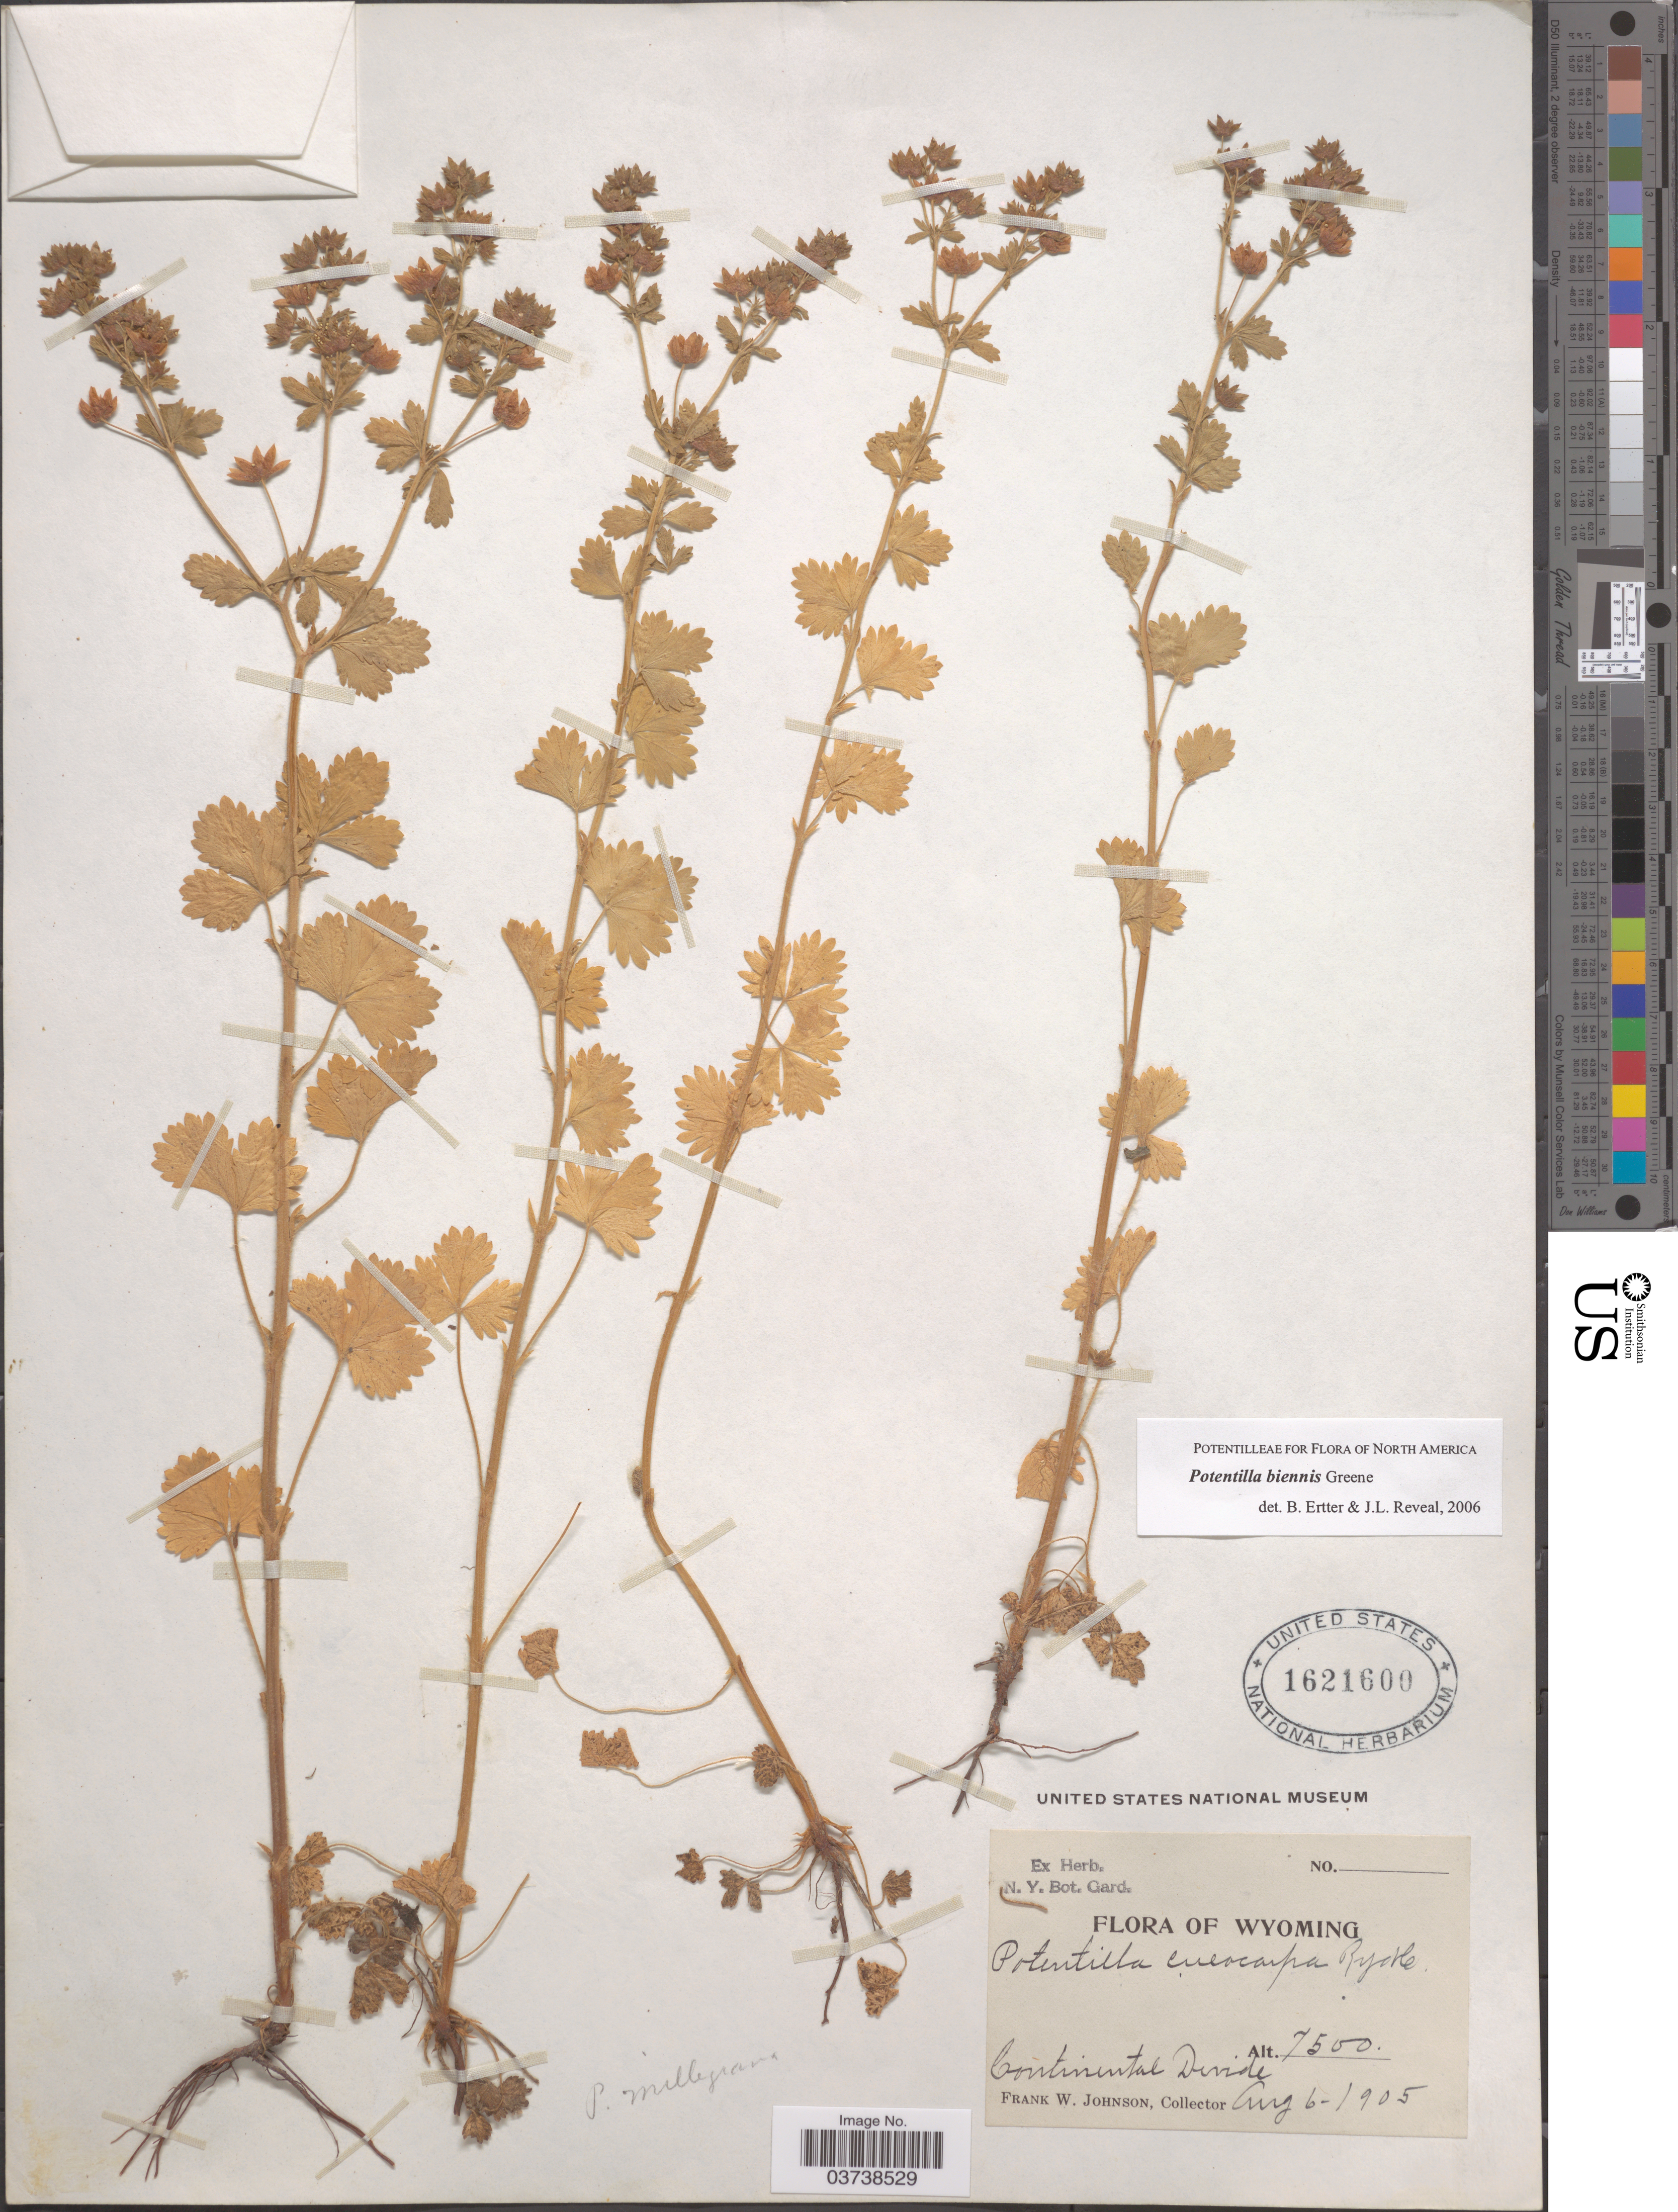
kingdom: Plantae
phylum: Tracheophyta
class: Magnoliopsida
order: Rosales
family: Rosaceae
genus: Potentilla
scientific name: Potentilla biennis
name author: Greene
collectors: F. W. Johnson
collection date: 1905-08-06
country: United States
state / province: Wyoming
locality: Continental Divide.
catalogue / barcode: US 1621600